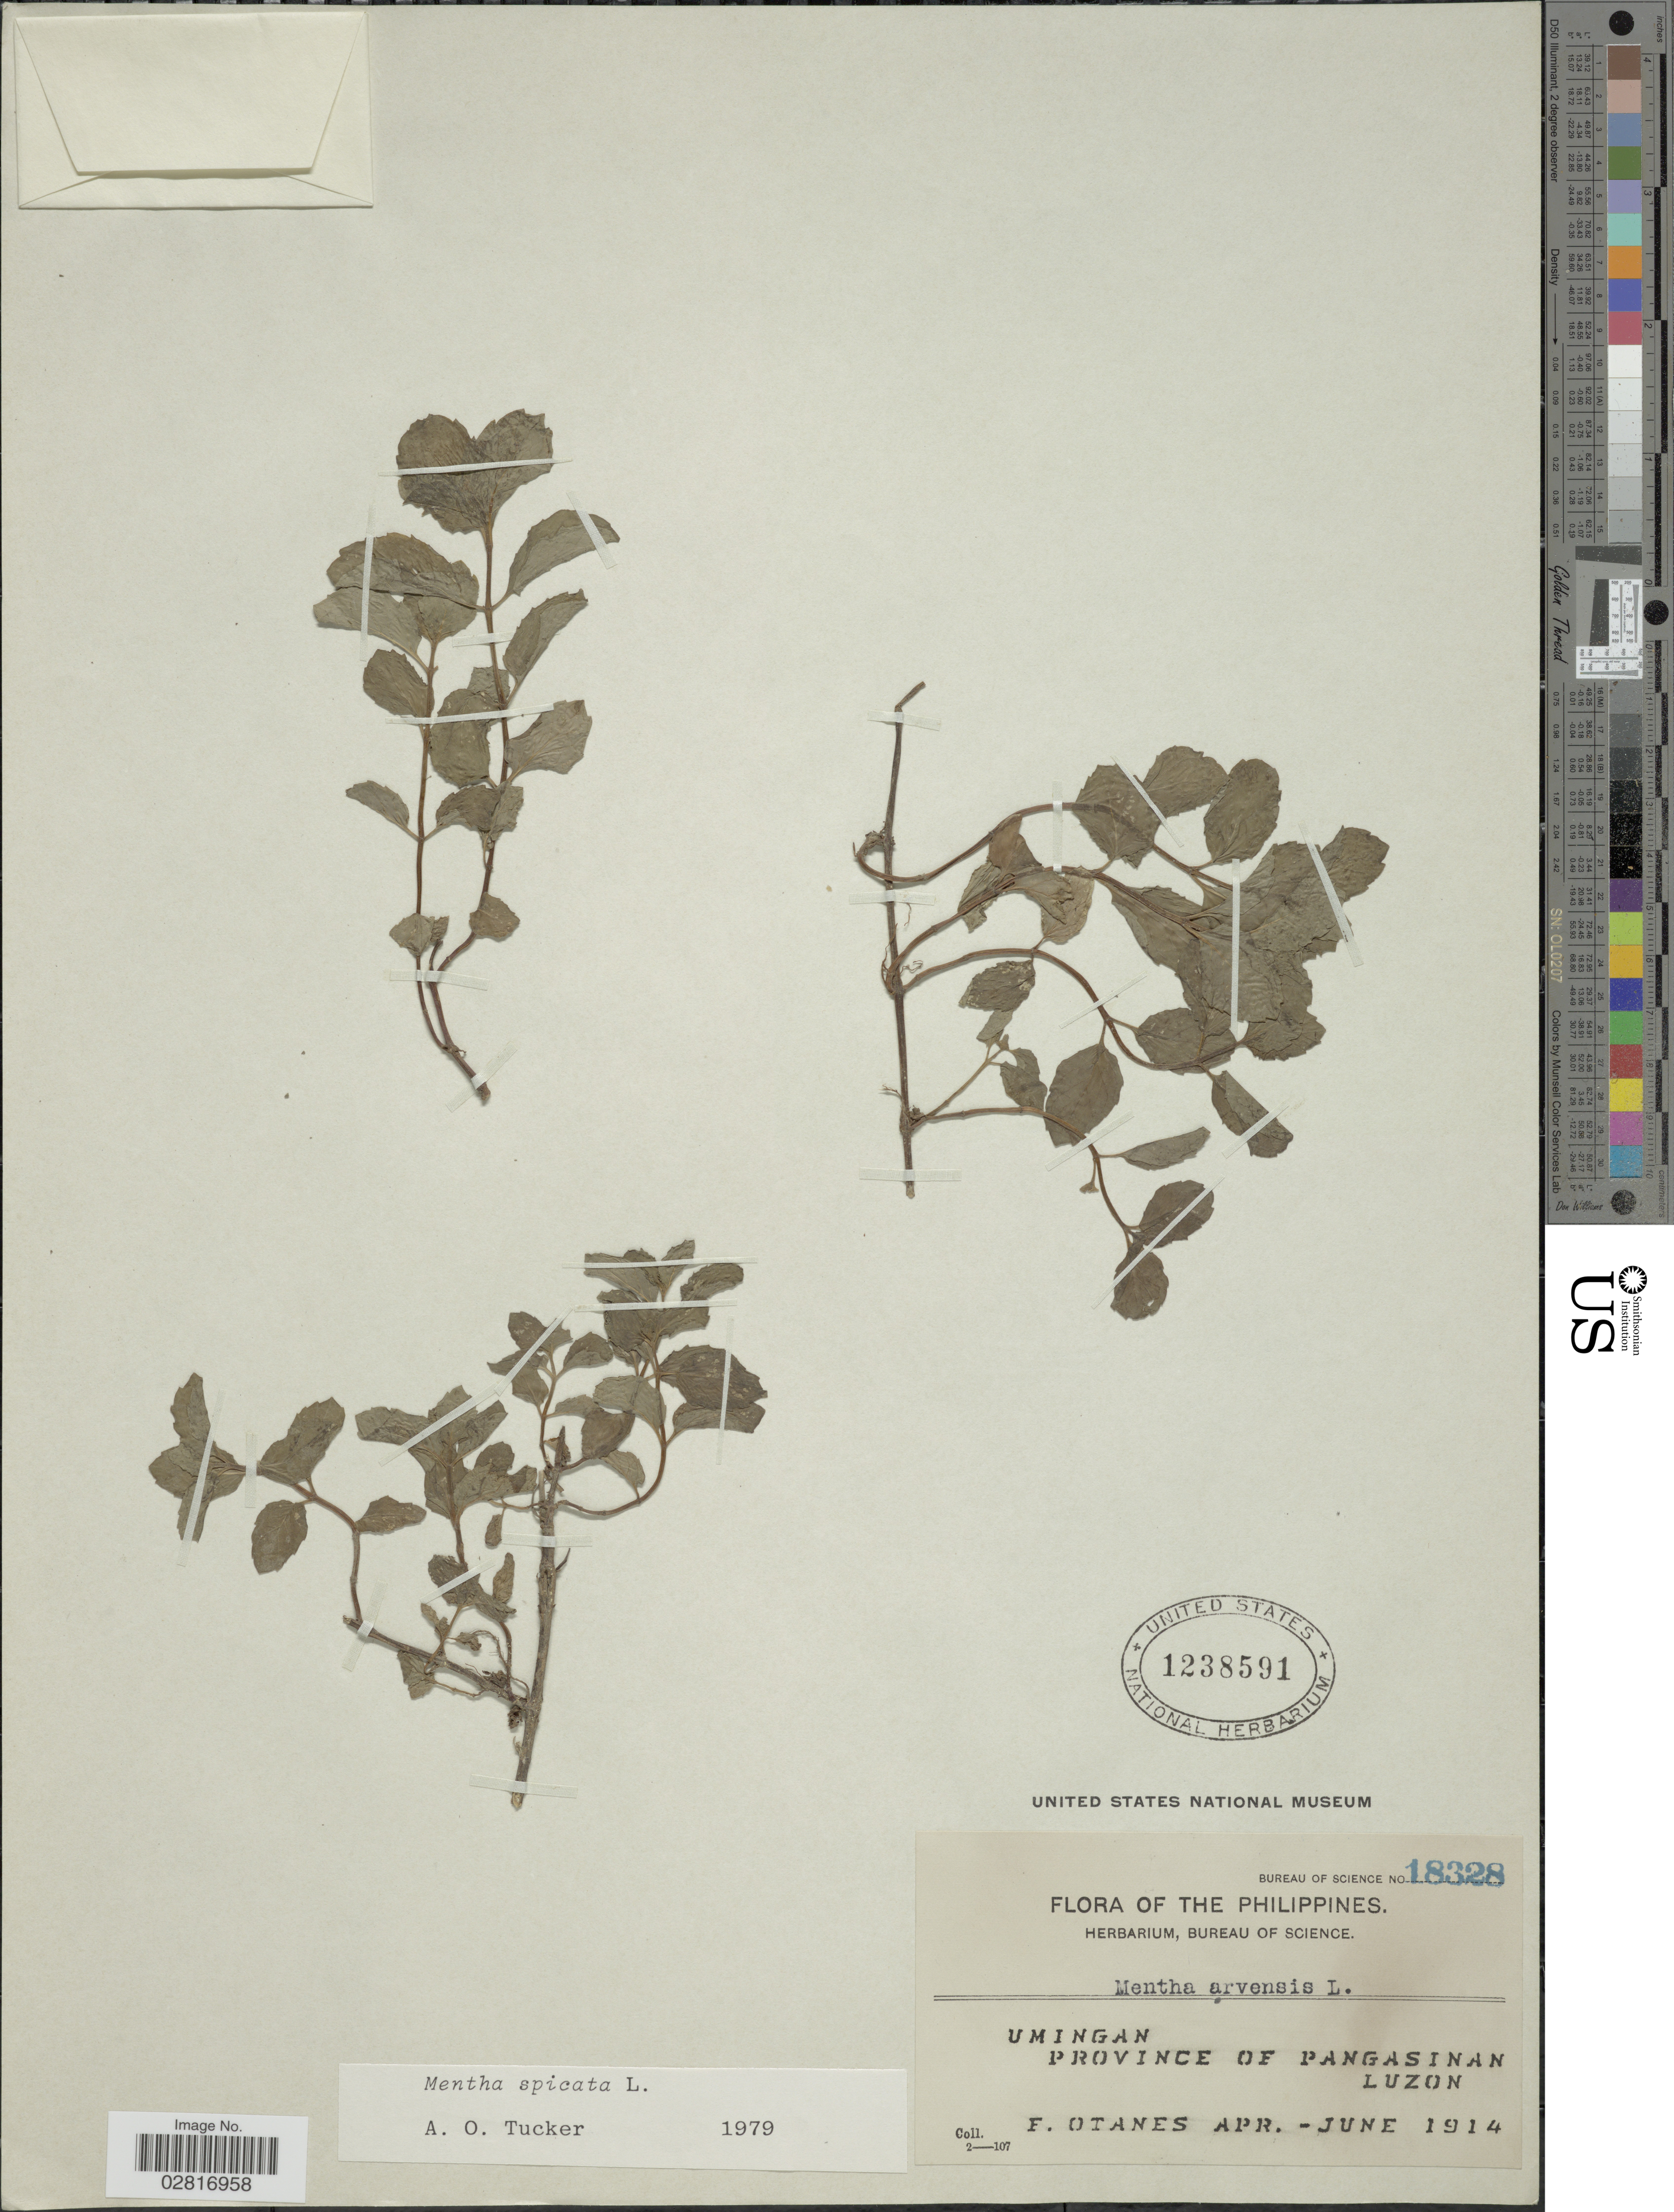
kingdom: Plantae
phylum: Tracheophyta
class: Magnoliopsida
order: Lamiales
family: Lamiaceae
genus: Mentha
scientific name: Mentha spicata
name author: L.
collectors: F. Q. Otanes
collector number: Bureau of Science 18328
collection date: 1914-04/1914-06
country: Philippines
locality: Umingan, Province of Pangasinan, Luzon.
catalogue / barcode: US 1238591